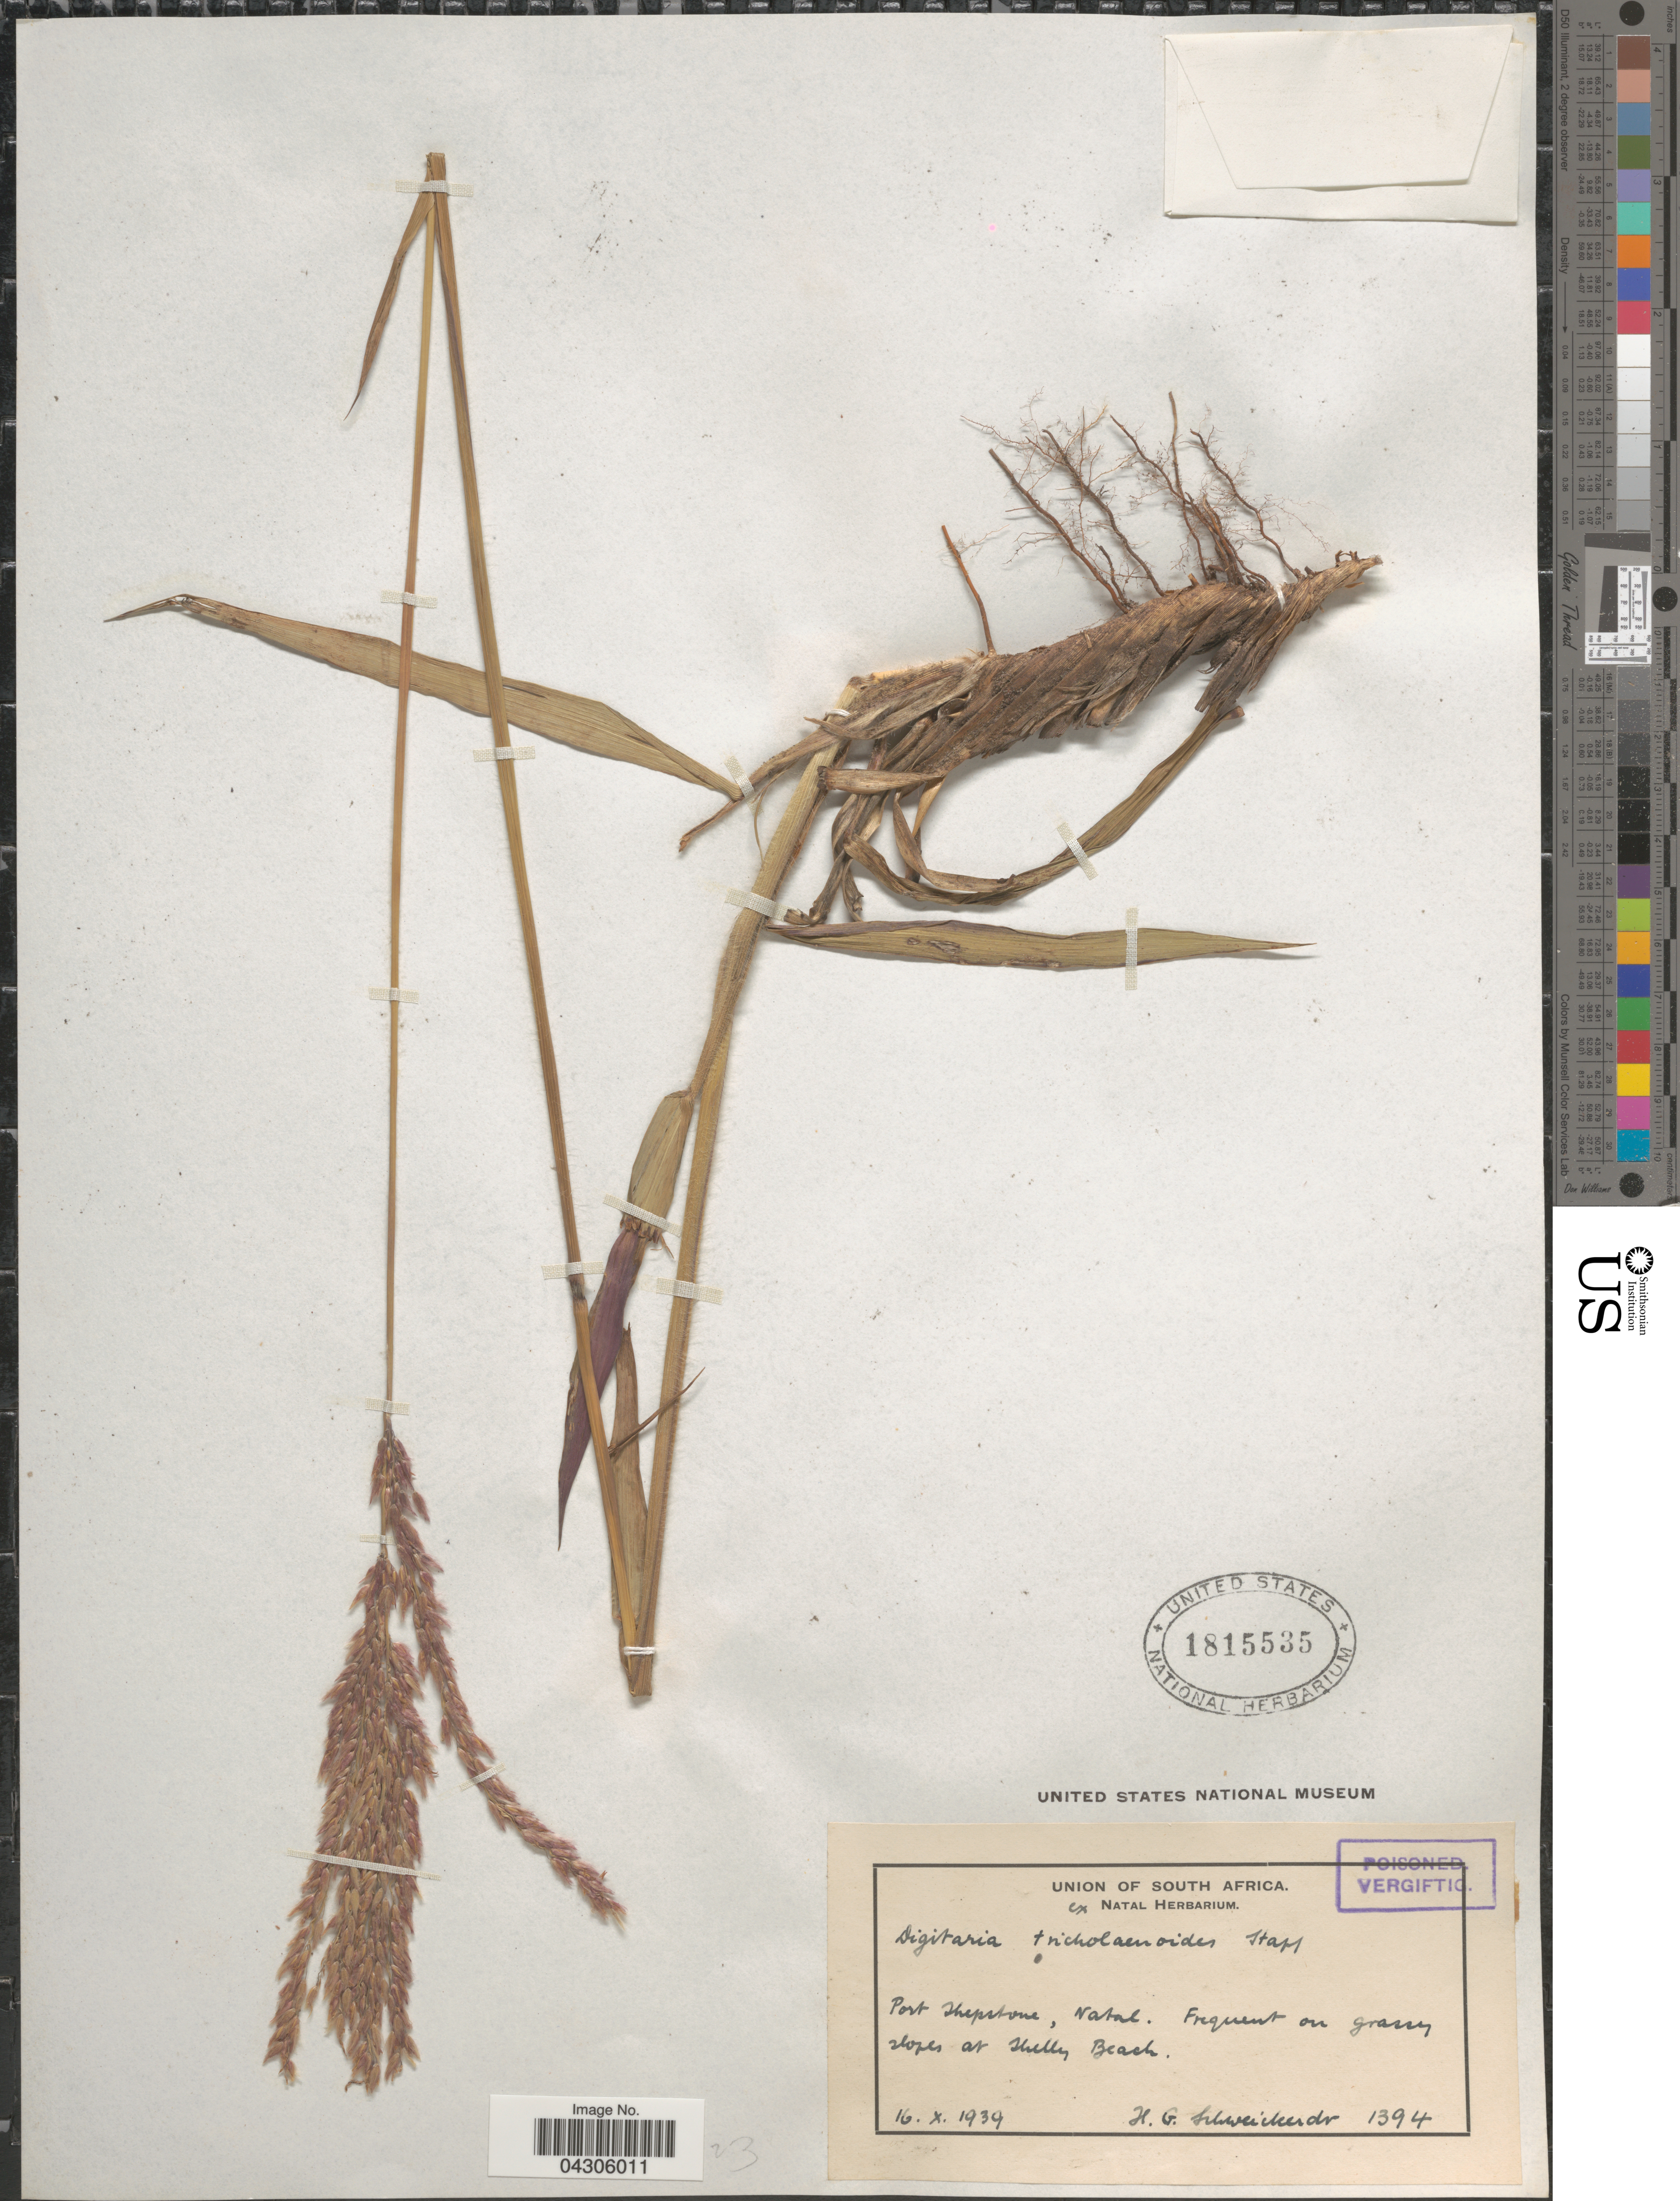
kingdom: Plantae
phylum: Tracheophyta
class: Liliopsida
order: Poales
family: Poaceae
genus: Digitaria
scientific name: Digitaria tricholaenoides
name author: Stapf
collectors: H. Schweickerdt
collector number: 1394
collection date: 1939-10-16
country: South Africa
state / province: KwaZulu-Natal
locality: Union of South Africa. Port Shepstone, Natal. Frequent on grassy slopes at Shelly Beach.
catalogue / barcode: US 1815535